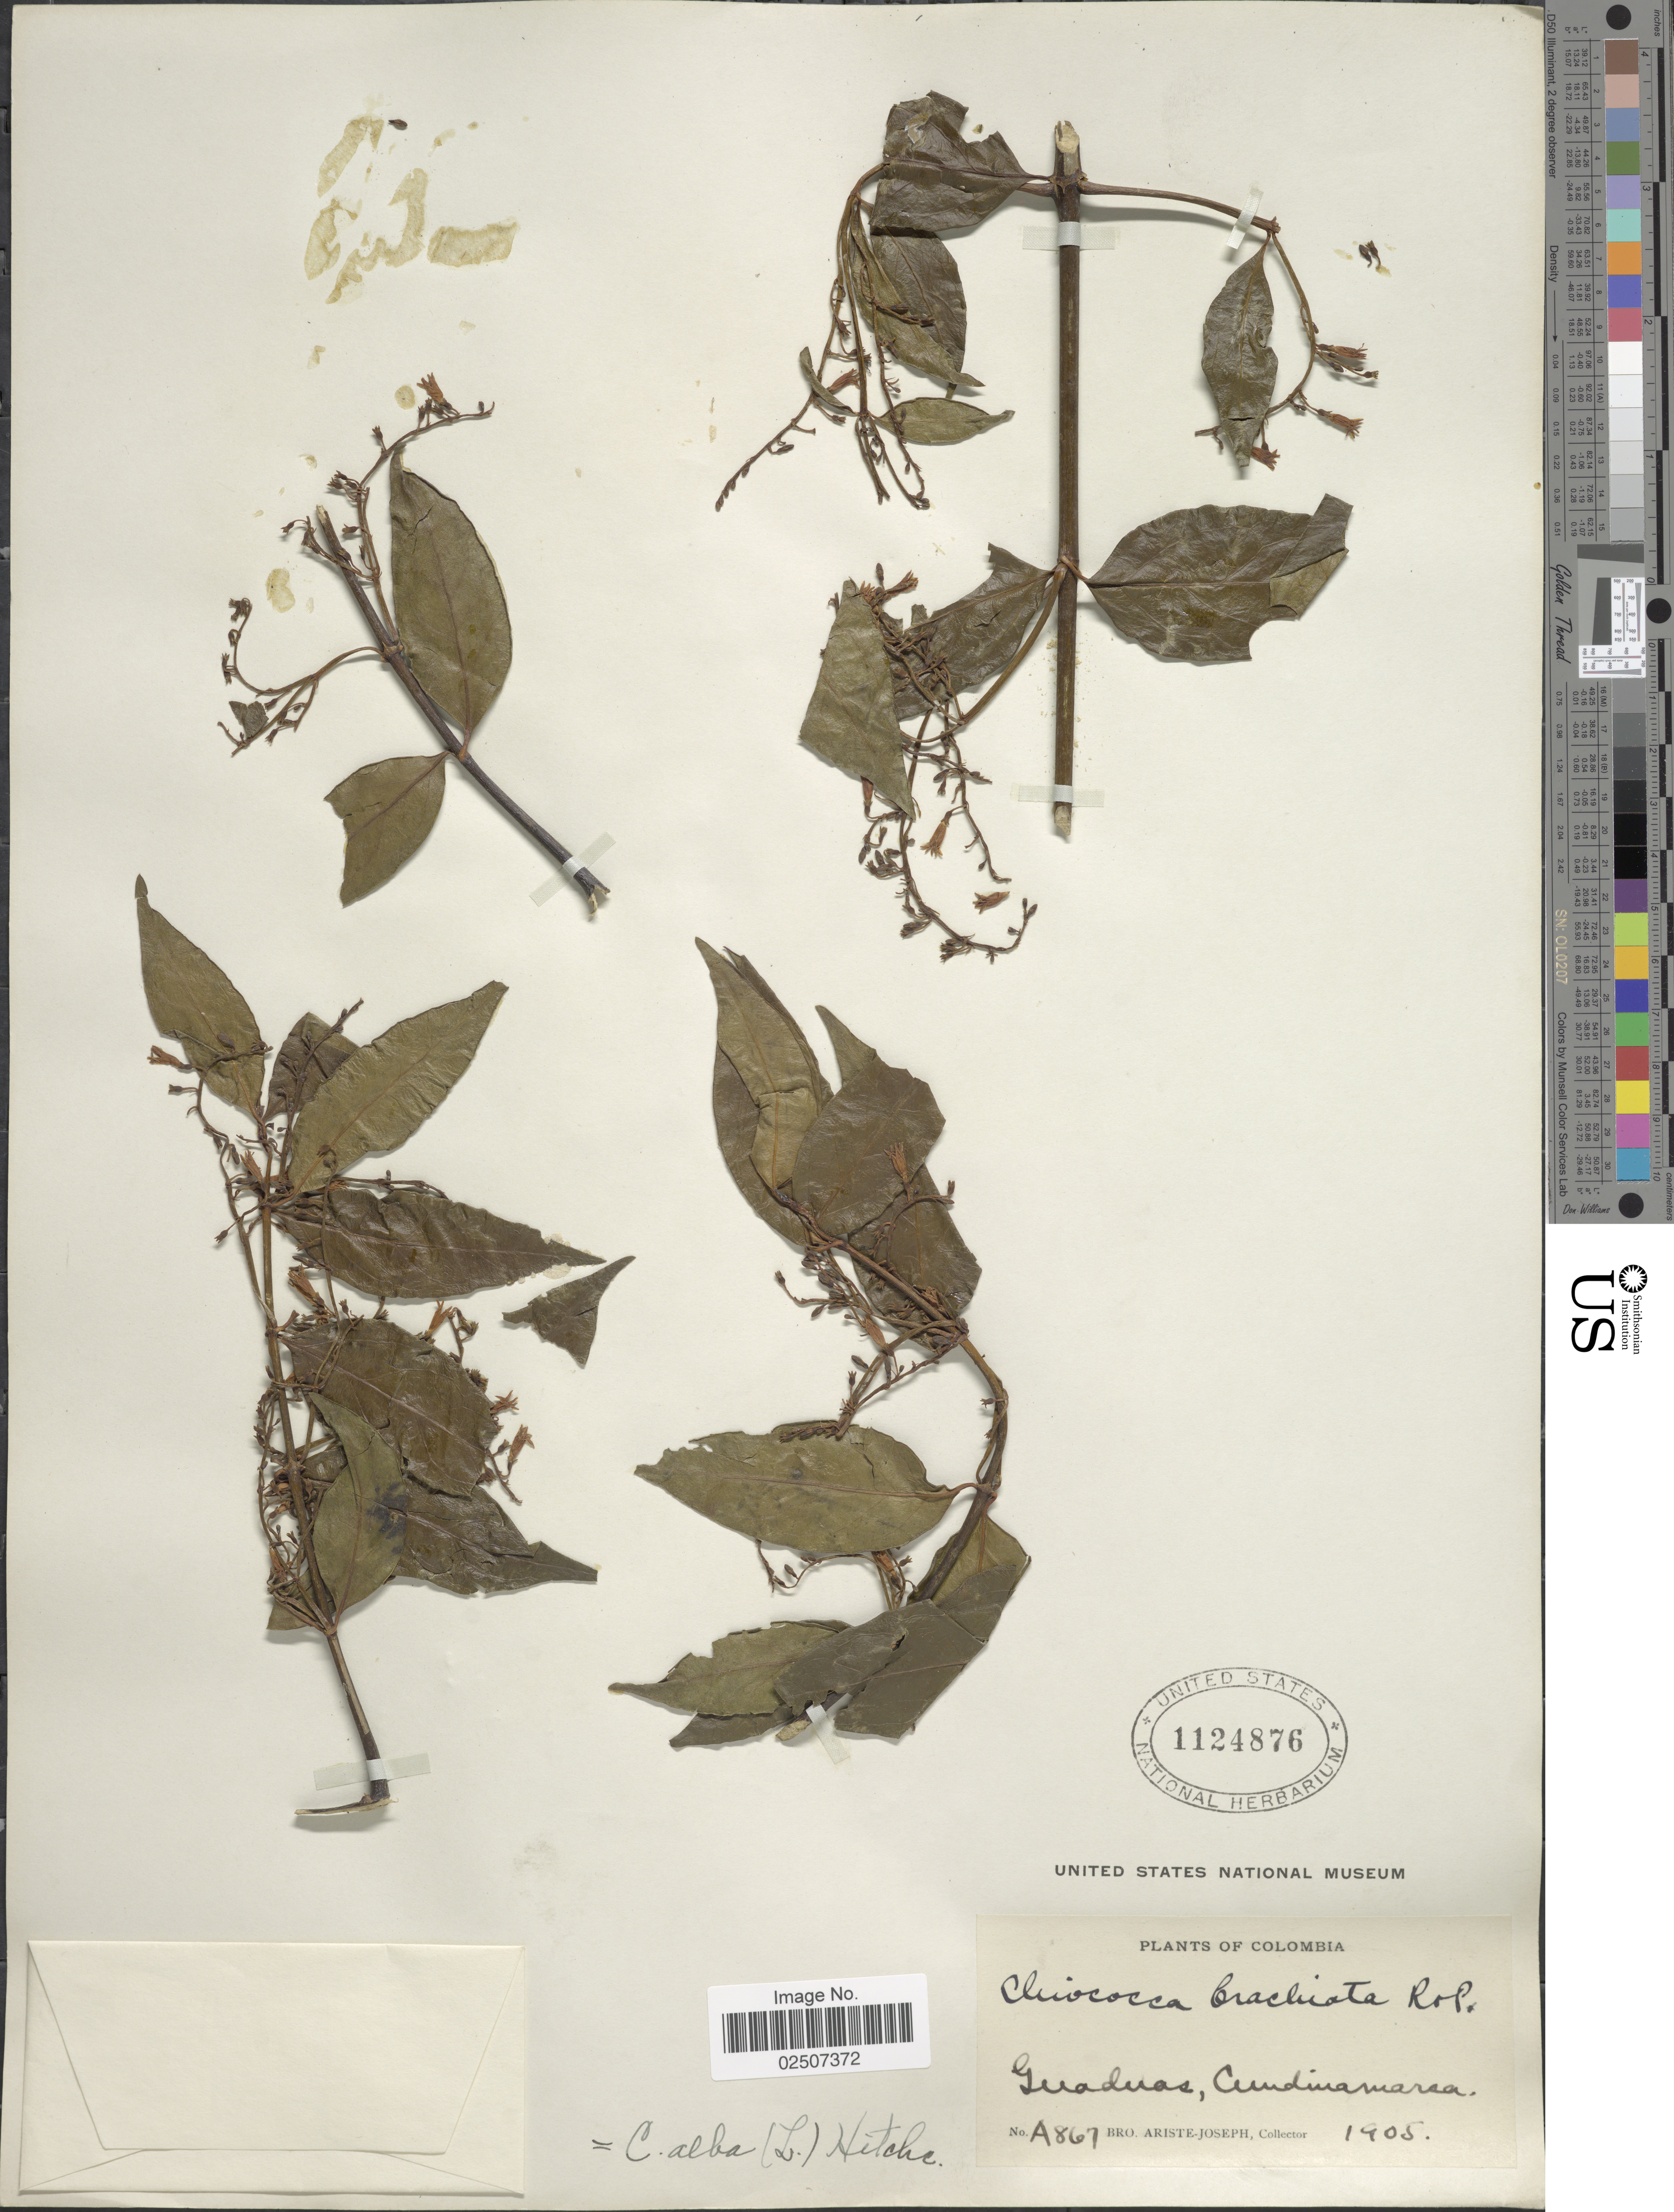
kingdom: Plantae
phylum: Tracheophyta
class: Magnoliopsida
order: Gentianales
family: Rubiaceae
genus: Chiococca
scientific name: Chiococca alba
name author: (L.) Hitchc.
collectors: Bro. Ariste-Joseph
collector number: A867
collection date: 1905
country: Colombia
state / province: Cundinamarca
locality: Guaduas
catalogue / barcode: US 1124876